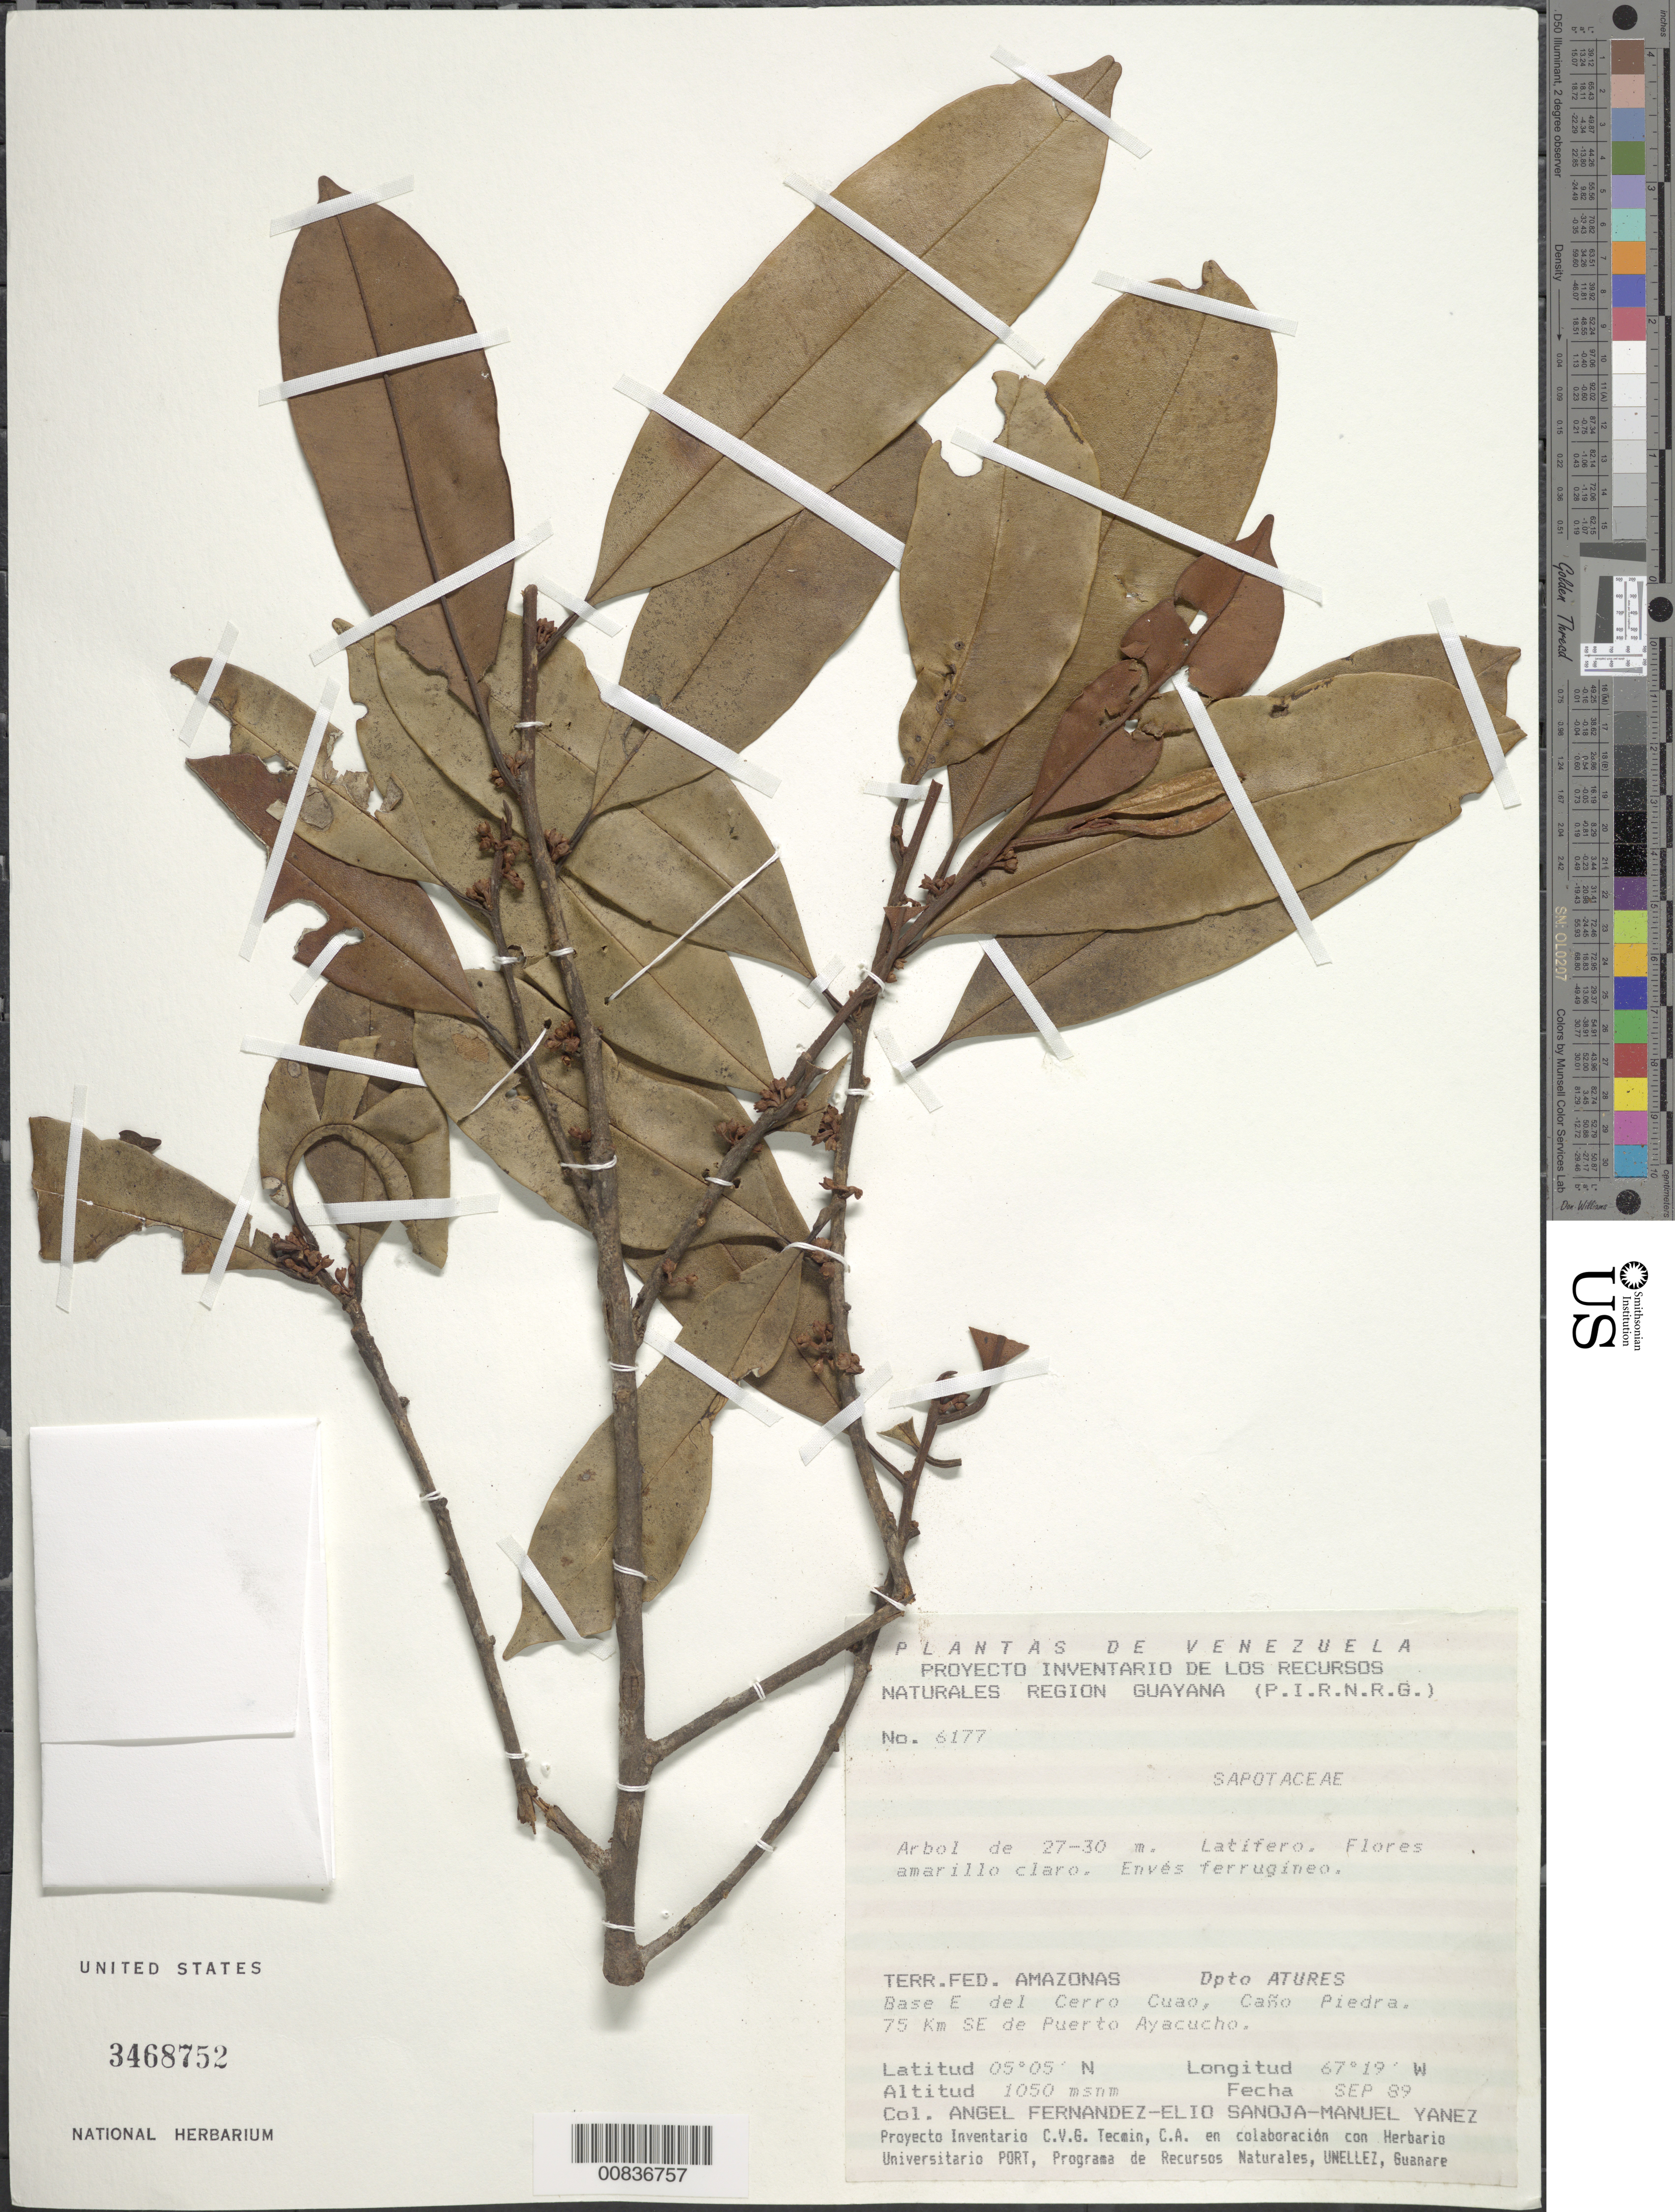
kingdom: Plantae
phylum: Tracheophyta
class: Magnoliopsida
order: Ericales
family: Sapotaceae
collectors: A. Fernández, E. Sanoja & M. Yanez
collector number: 6177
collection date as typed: Sep-89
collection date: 1989-09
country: Venezuela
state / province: Amazonas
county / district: Atures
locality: Cerro Cuao, Caño Cabeza de Manteco, 73 km SE of Puerto Ayacucho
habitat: Base del cerro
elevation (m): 1050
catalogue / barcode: US 3468752